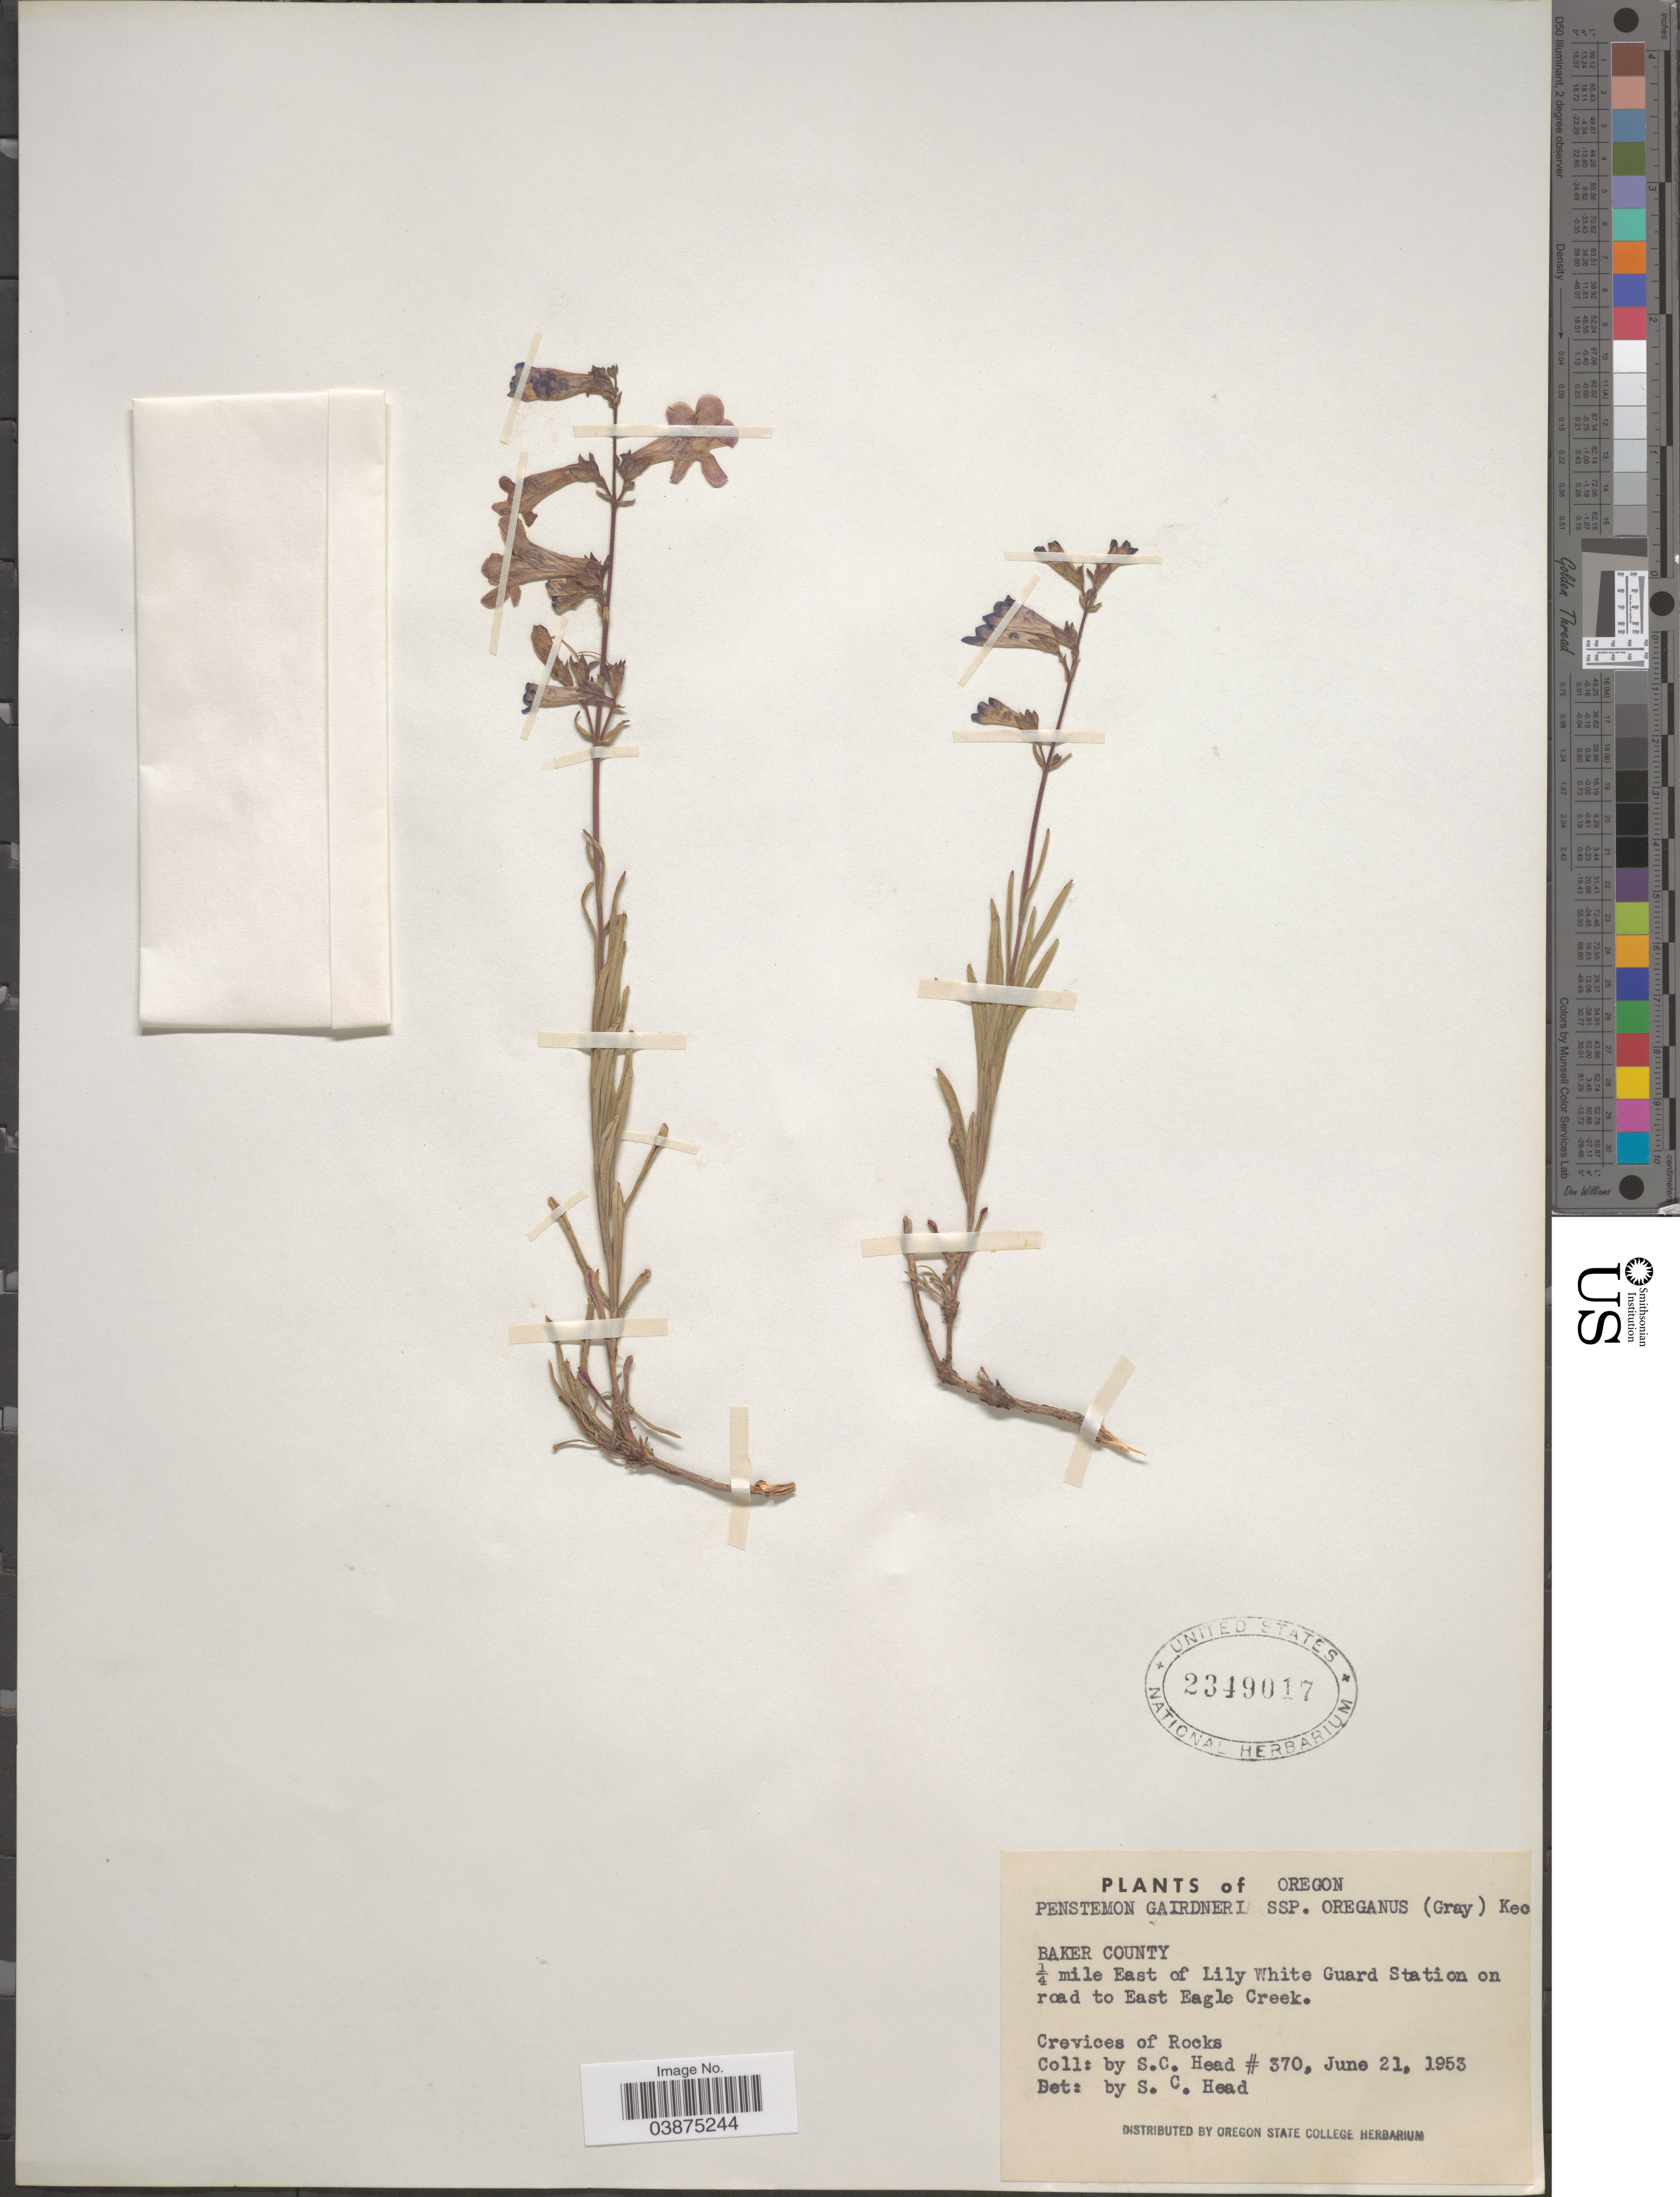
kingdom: Plantae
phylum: Tracheophyta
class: Magnoliopsida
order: Lamiales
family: Plantaginaceae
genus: Penstemon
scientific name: Penstemon gairdneri subsp. oregonus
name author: (A. Gray) D.D. Keck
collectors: S. Head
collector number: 370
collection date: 1953-06-21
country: United States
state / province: Oregon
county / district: Baker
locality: ¼ mile East of Lily White Guard Station on road to East Eagle Creek.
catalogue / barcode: US 2349017